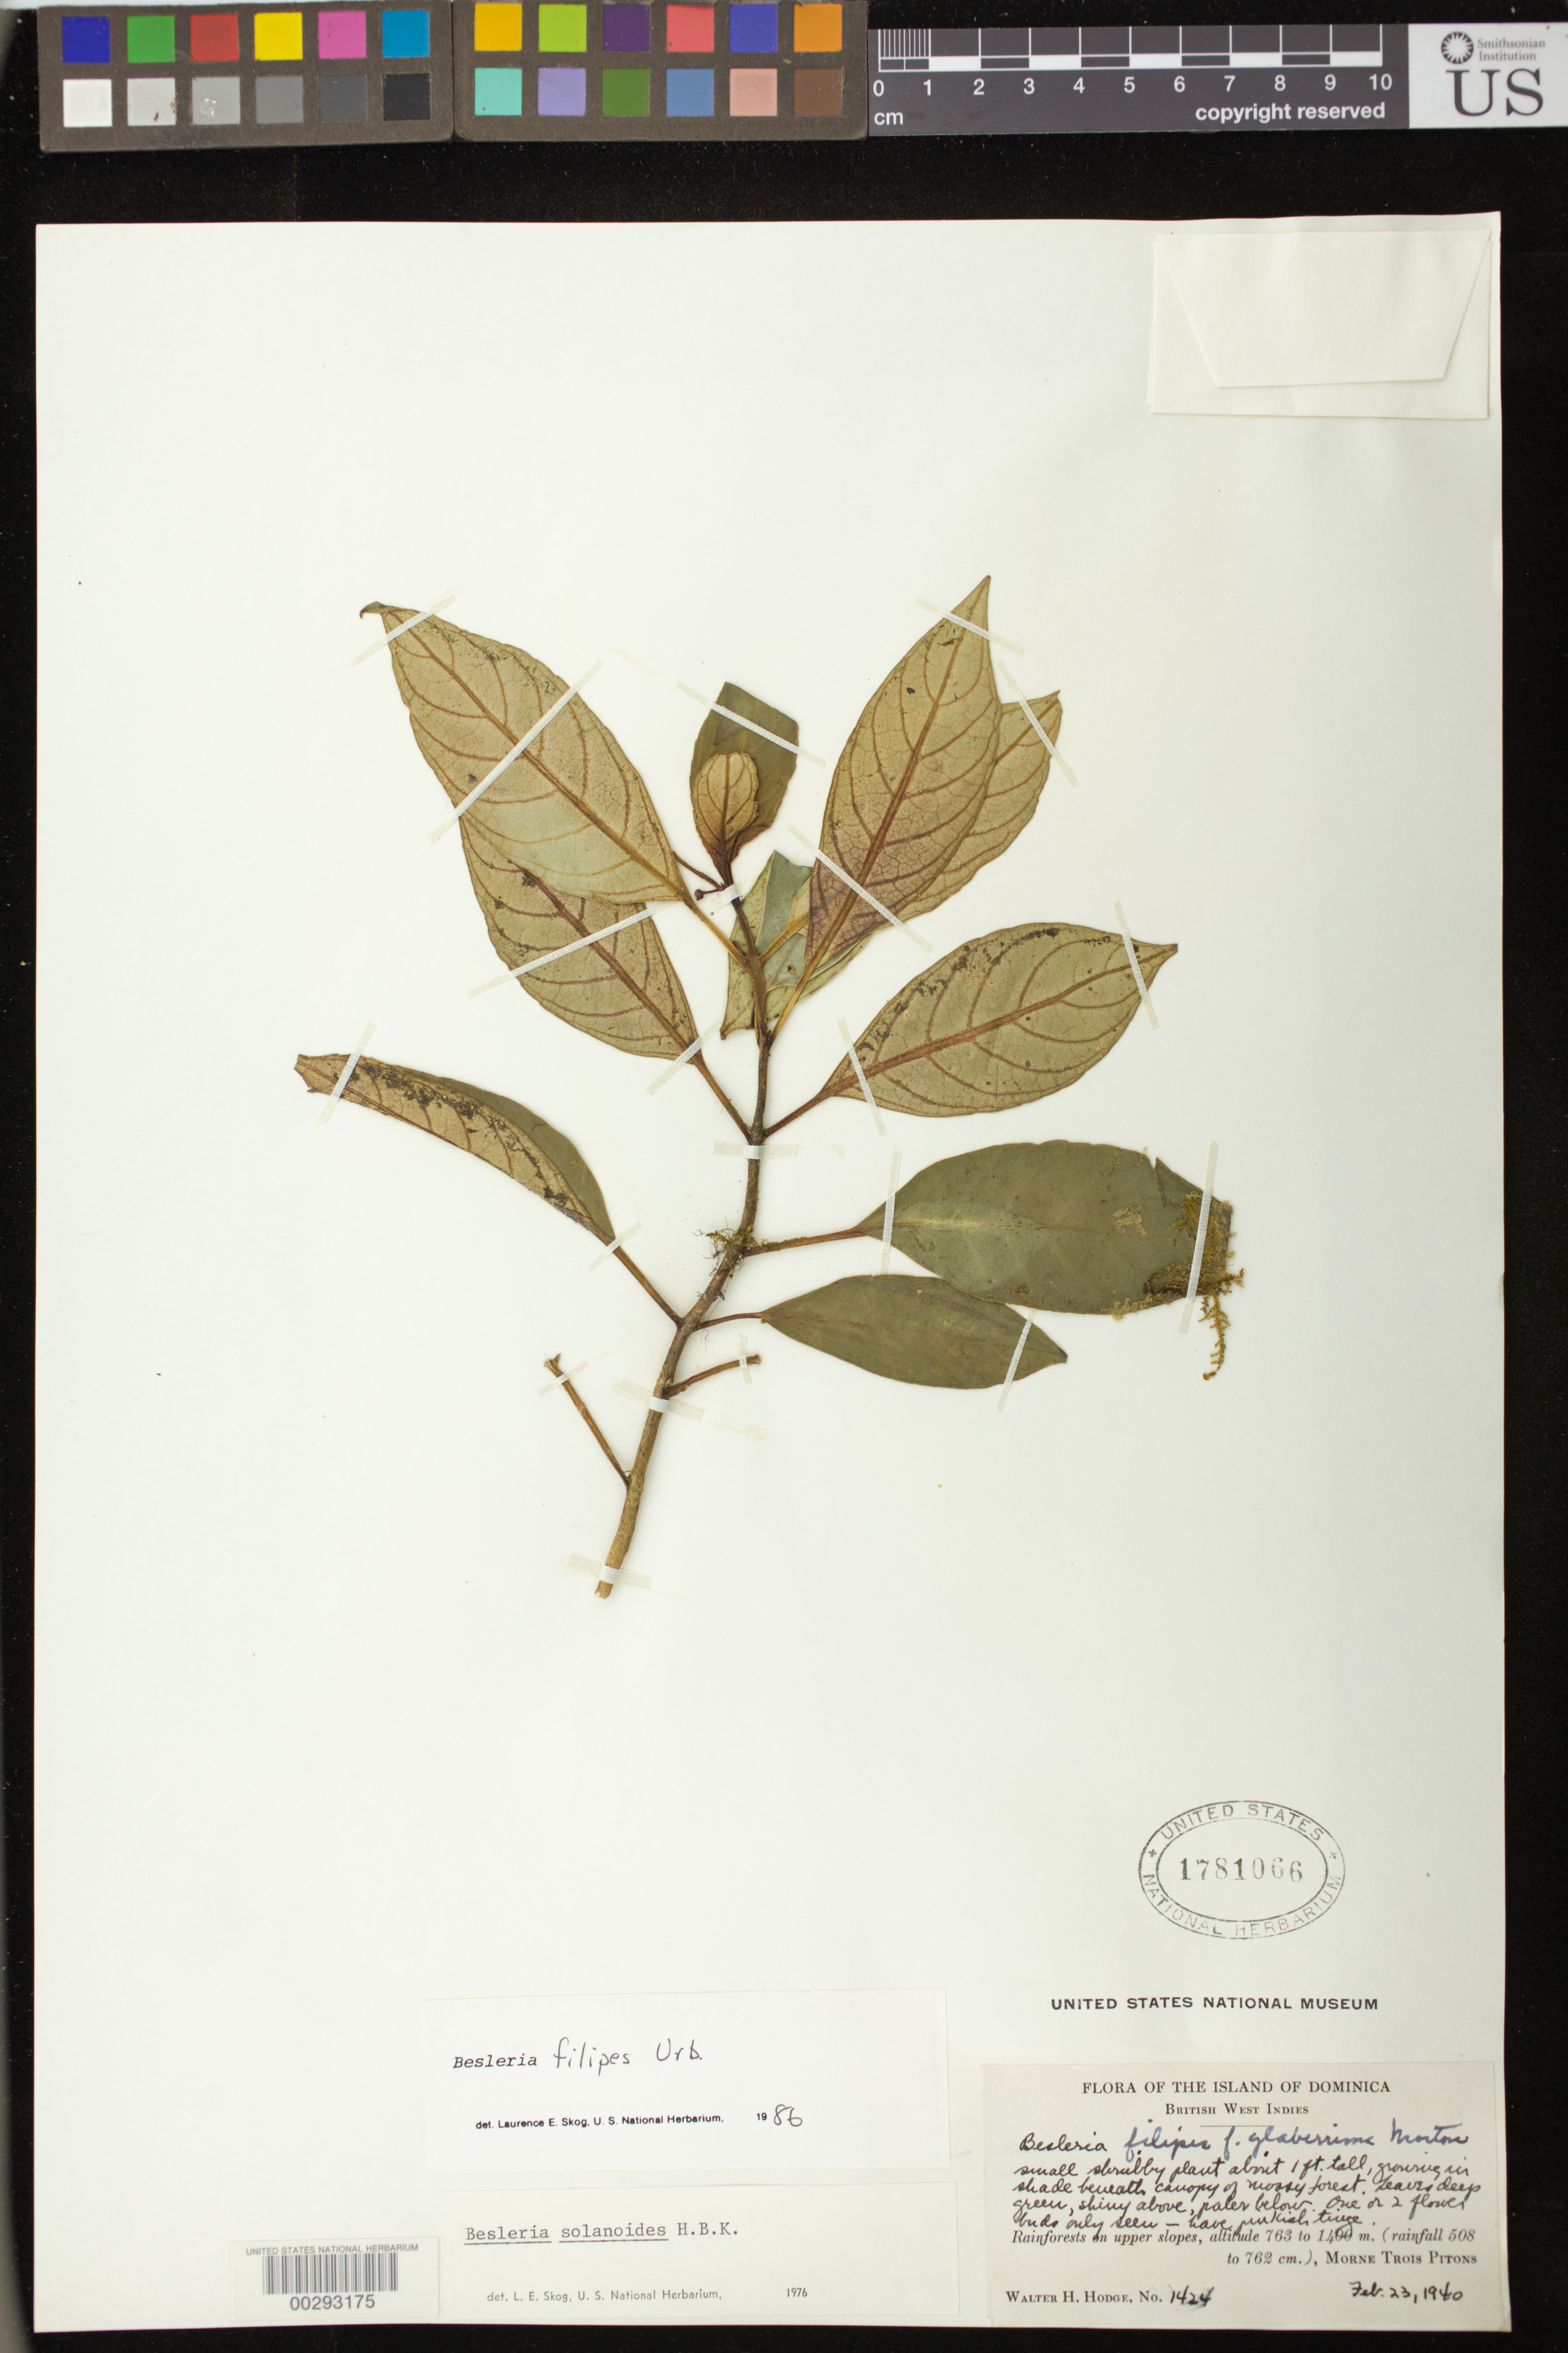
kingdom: Plantae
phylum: Tracheophyta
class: Magnoliopsida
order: Lamiales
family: Gesneriaceae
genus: Besleria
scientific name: Besleria filipes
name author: Urb.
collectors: W. Hodge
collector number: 1424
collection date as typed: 23 Feb 1940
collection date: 1940-02-23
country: Dominica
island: Dominica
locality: Morne Trois Pitons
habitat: In shade beneath canopy of mossy forest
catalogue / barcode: US 1781066